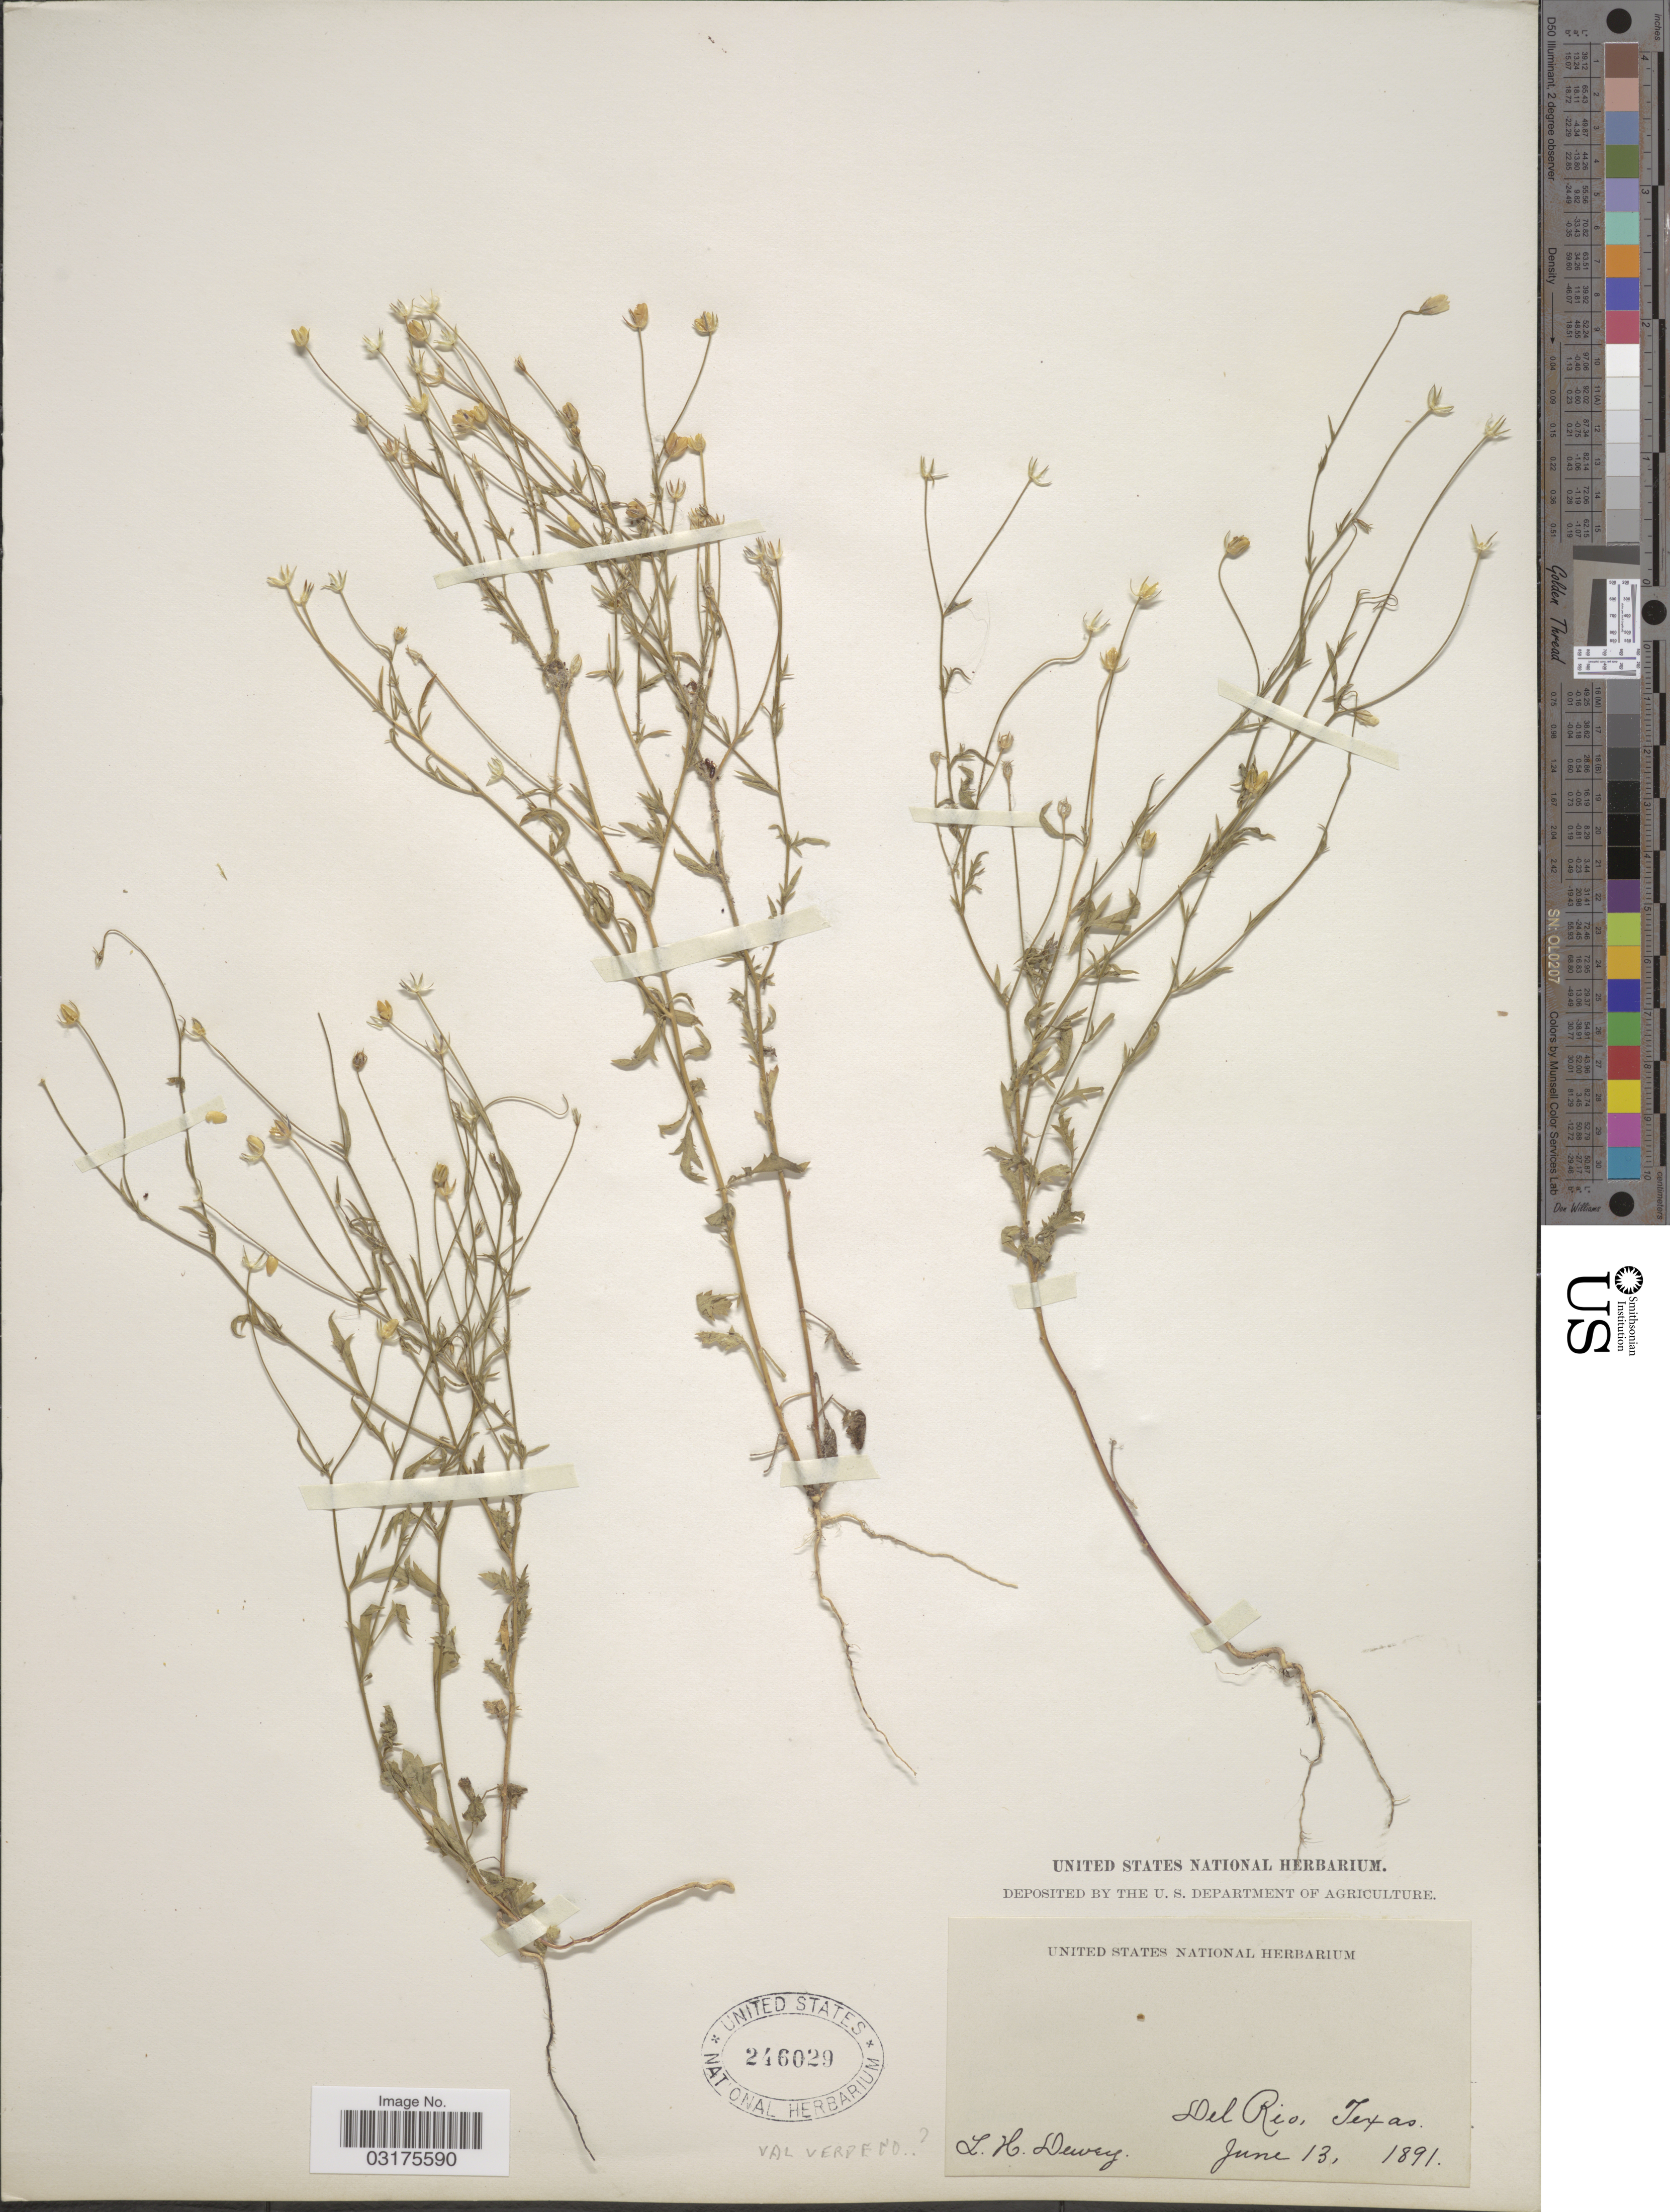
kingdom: Plantae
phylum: Tracheophyta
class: Magnoliopsida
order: Ericales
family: Polemoniaceae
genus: Giliastrum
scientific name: Giliastrum incisum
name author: (Benth.) J.M. Porter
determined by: Strong, Mark T., (BOT), Smithsonian Institution - National Museum of Natural History (UNITED STATES)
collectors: L. H. Dewey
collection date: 1891-06-13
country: United States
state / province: Texas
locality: Del Rio. Val Verde Co [unsure placement]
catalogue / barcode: US 246029